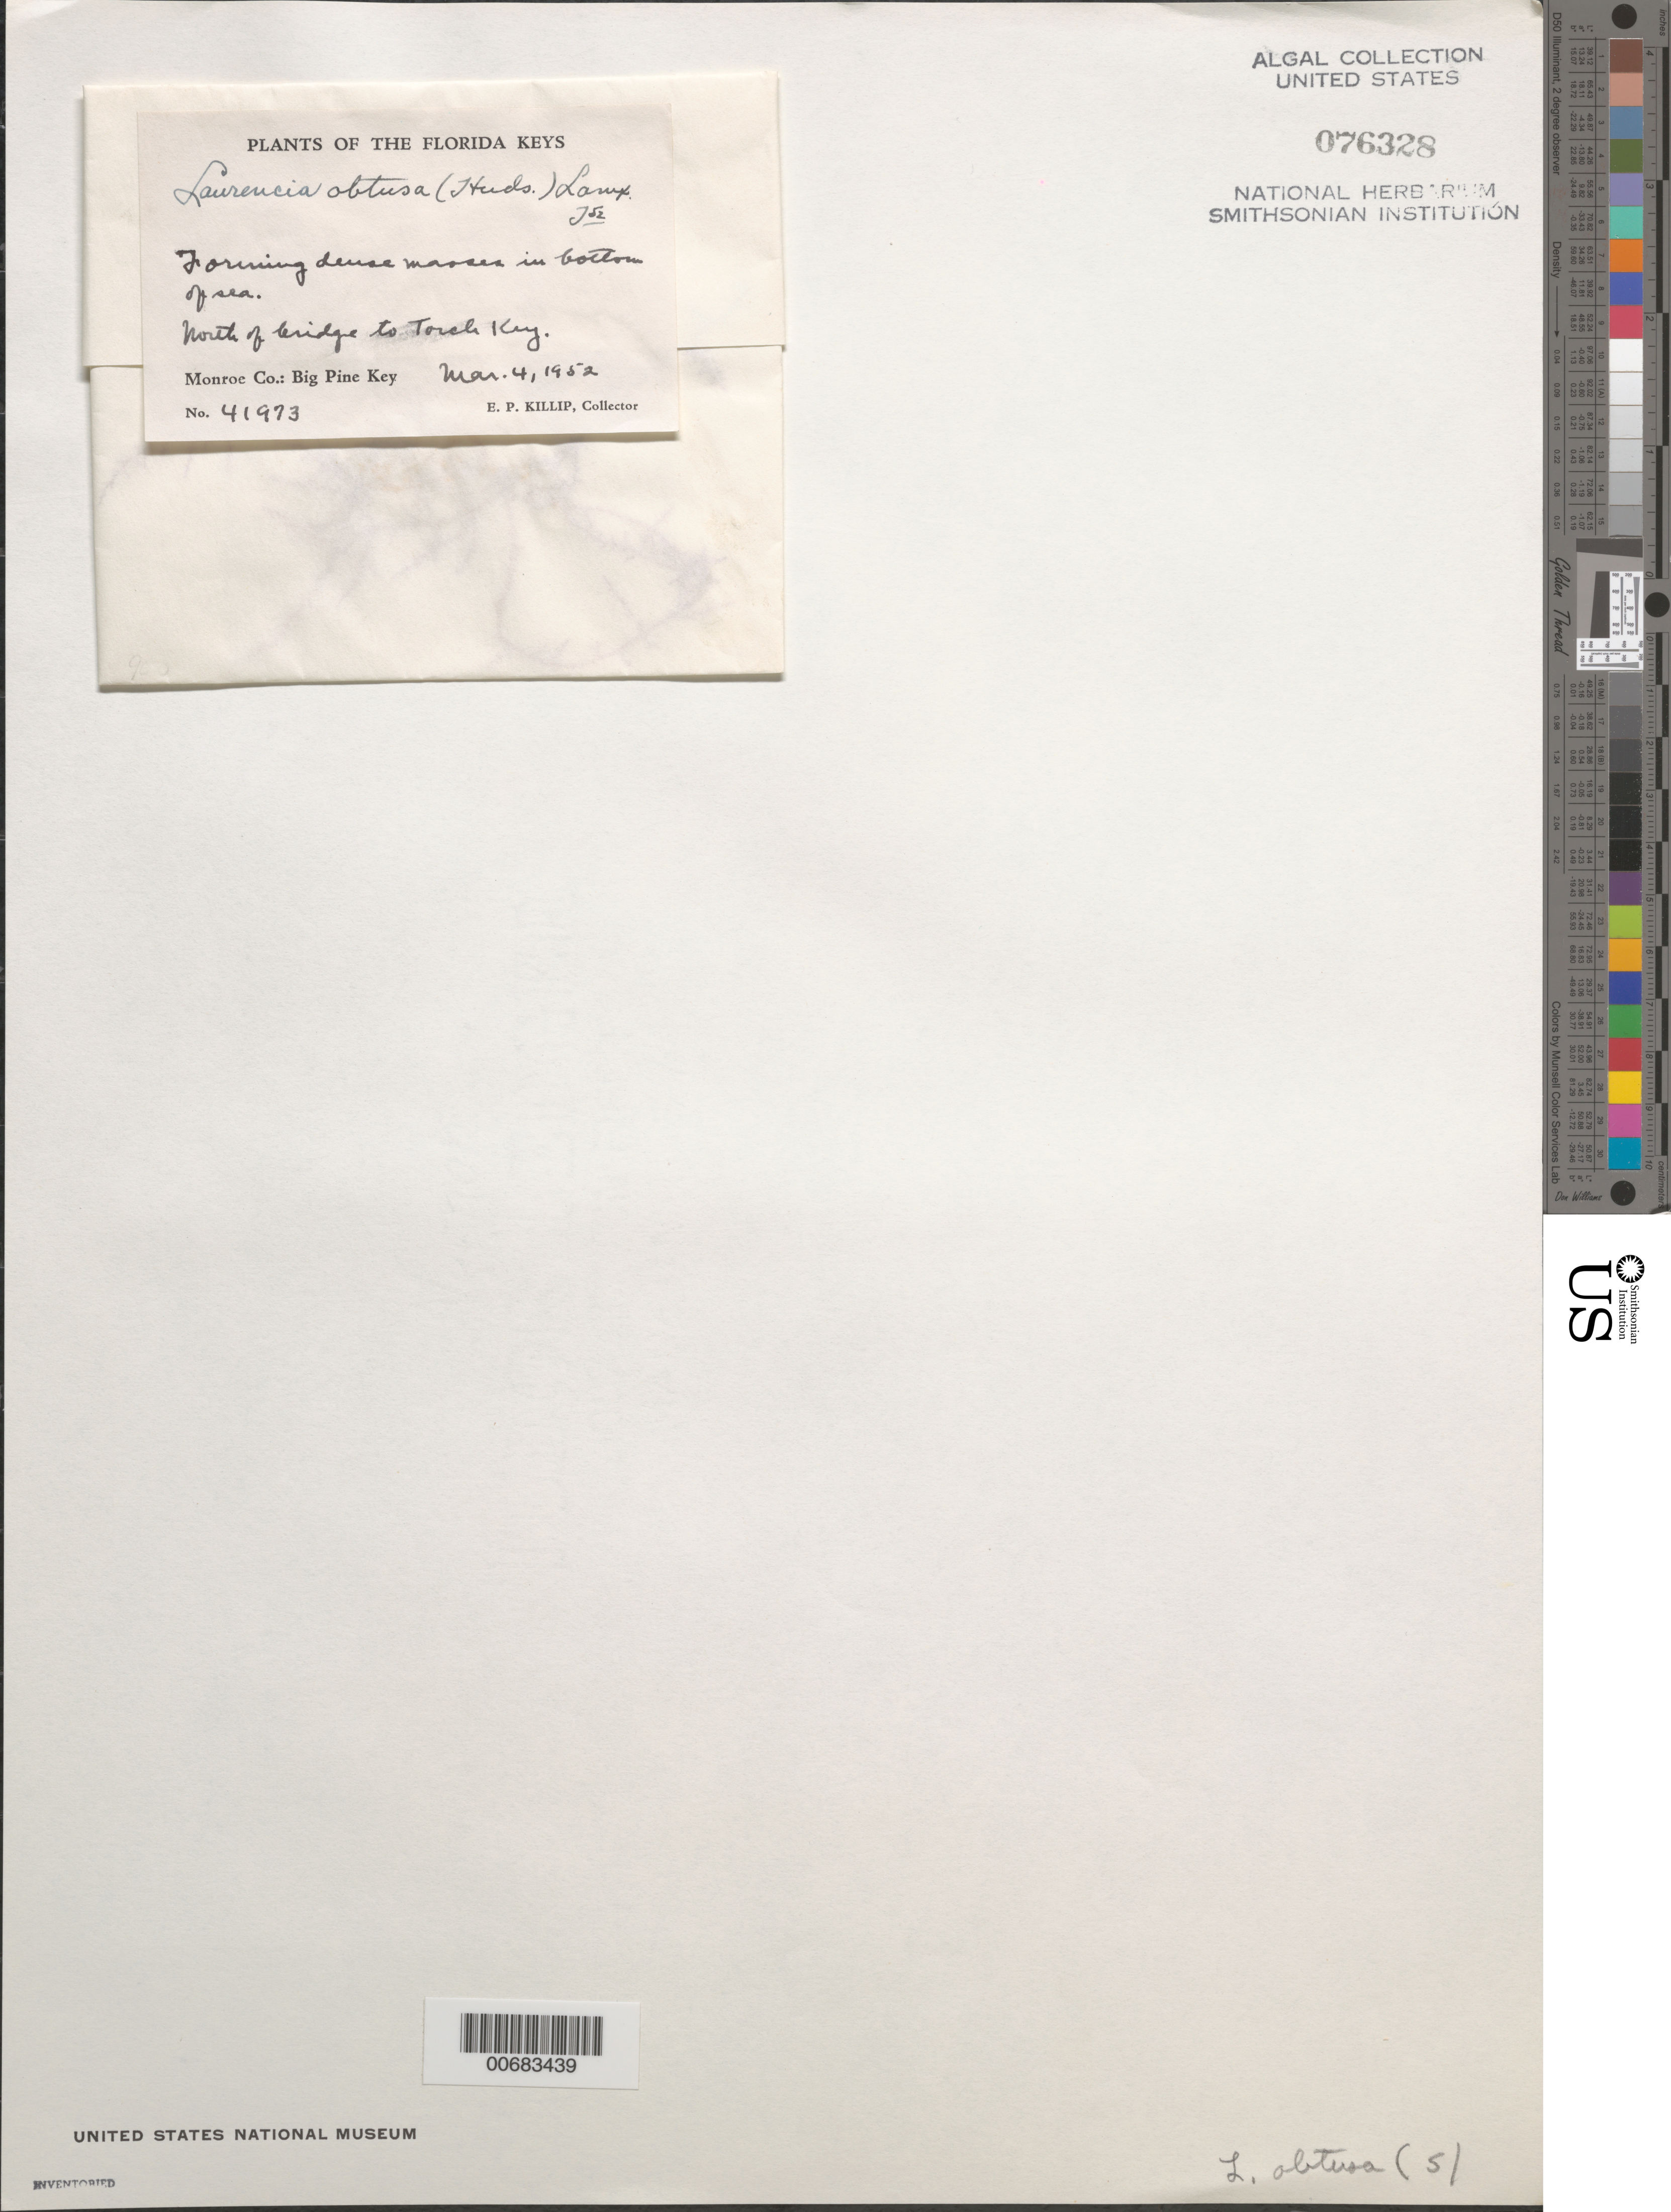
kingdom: Plantae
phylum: Rhodophyta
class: Florideophyceae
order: Ceramiales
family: Rhodomelaceae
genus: Laurencia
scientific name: Laurencia obtusa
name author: (Huds.) J.V.Lamouroux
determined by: Taylor, William R.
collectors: E. P. Killip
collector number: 41973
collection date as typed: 04 Mar 1952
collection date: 1952-03-04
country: United States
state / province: Florida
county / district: Monroe County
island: Big Pine Key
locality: North of Torch Key Bridge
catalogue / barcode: US 76328